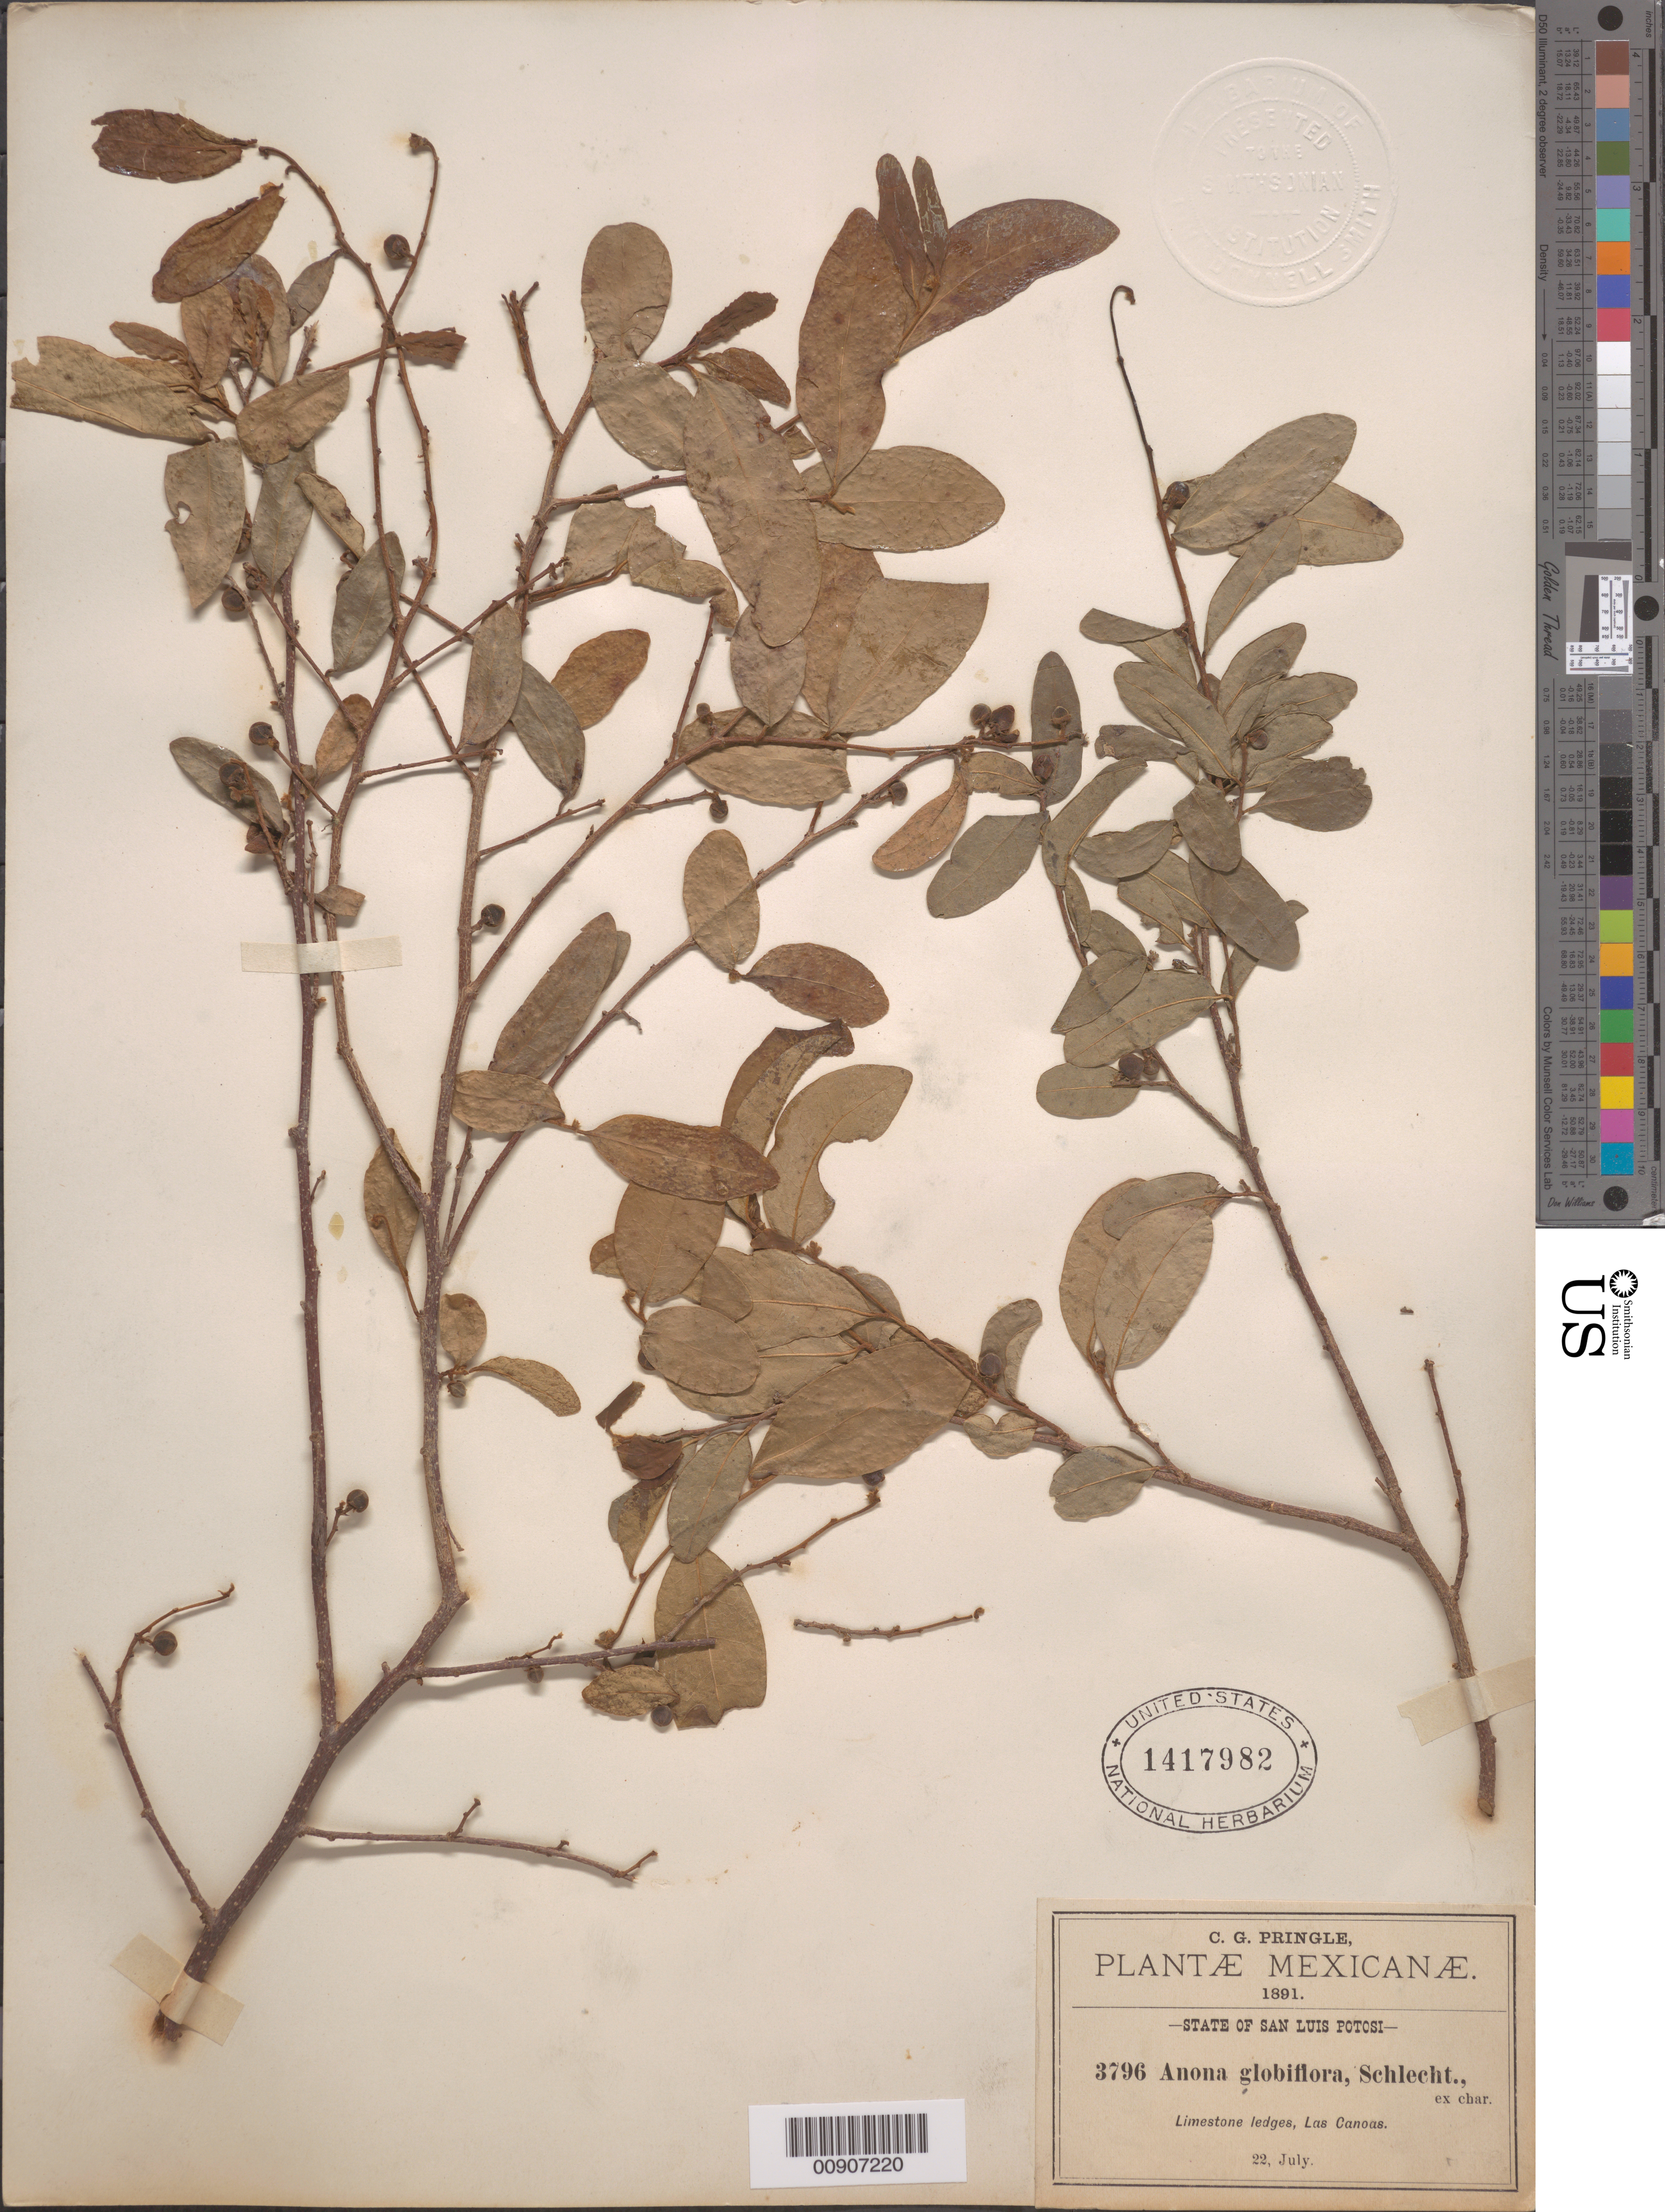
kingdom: Plantae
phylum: Tracheophyta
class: Magnoliopsida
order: Magnoliales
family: Annonaceae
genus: Annona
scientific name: Annona globiflora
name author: Schltdl.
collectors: C. G. Pringle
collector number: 3796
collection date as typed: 22 Jul 1891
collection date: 1891-07-22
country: Mexico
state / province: San Luis Potosí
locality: Las Canoas, San Luis Potosí.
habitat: Limestone ledges.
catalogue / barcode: US 1417982